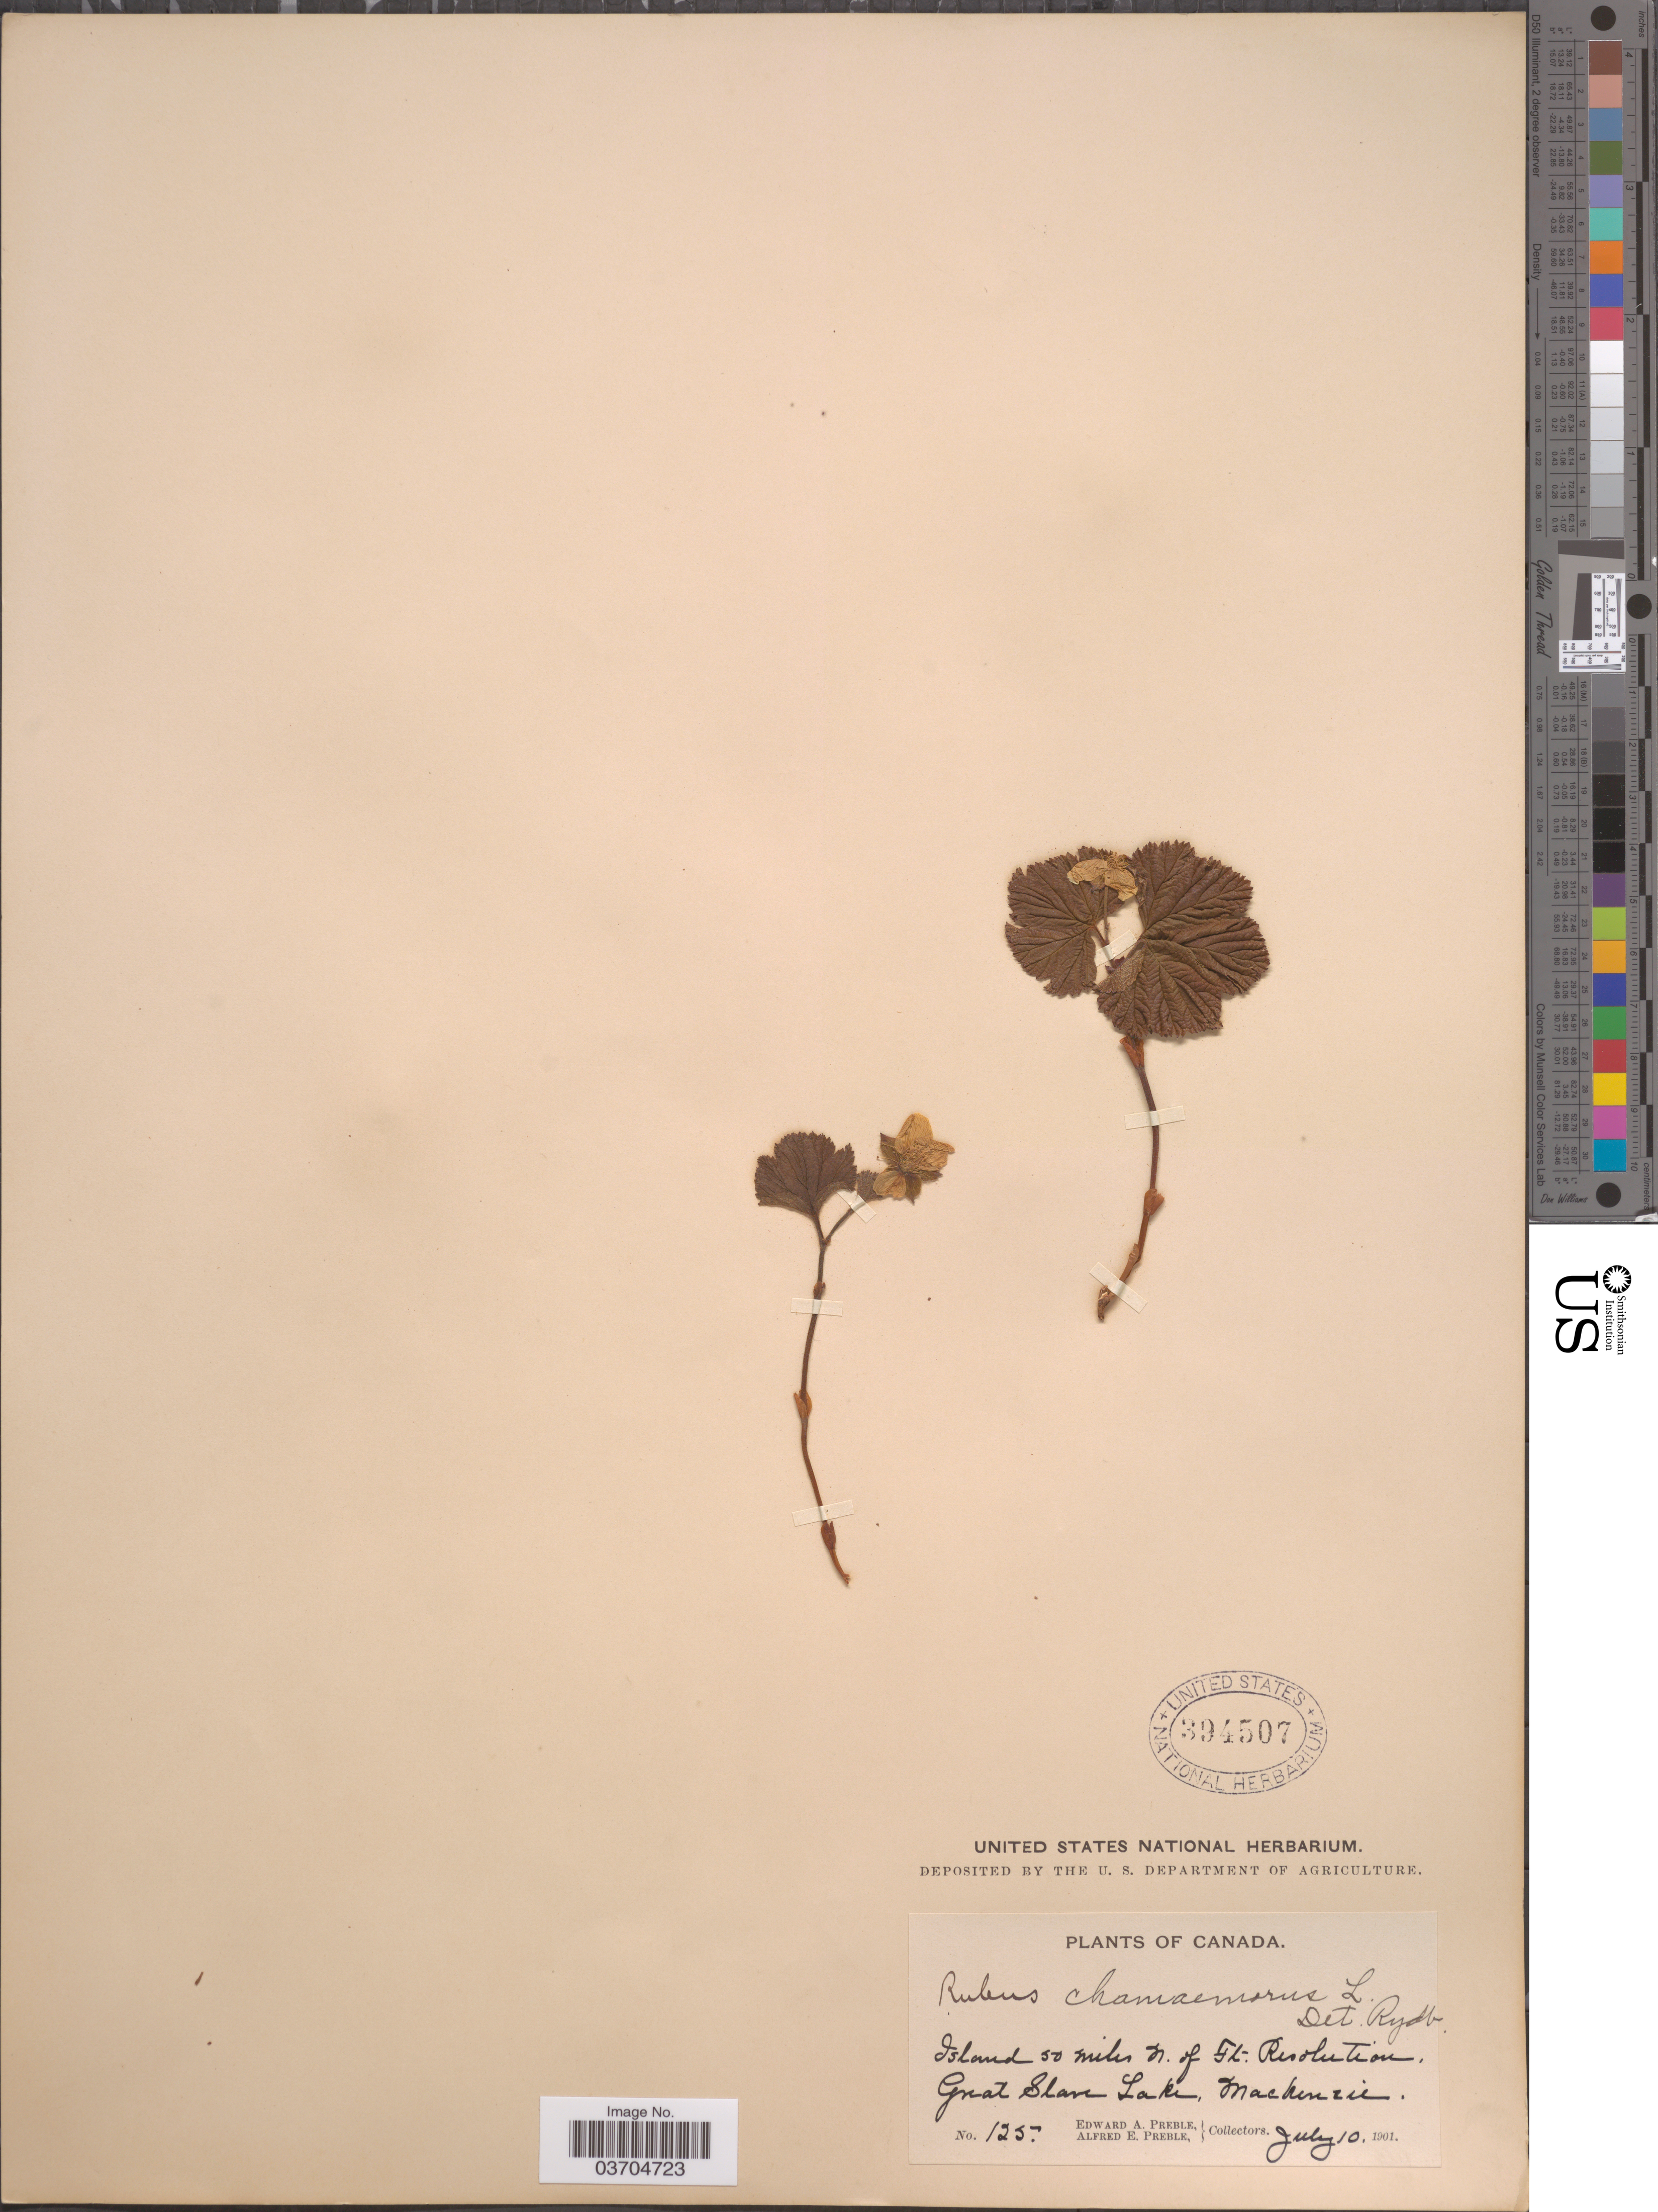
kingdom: Plantae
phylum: Tracheophyta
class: Magnoliopsida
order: Rosales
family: Rosaceae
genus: Rubus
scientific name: Rubus chamaemorus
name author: L.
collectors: E. Preble & A. Preble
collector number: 125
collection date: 1901-07-10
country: Canada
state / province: Northwest Territories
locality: Island 50 miles N. of Ft. Resolution, Great Slave Lake, Mackenzie.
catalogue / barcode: US 394507